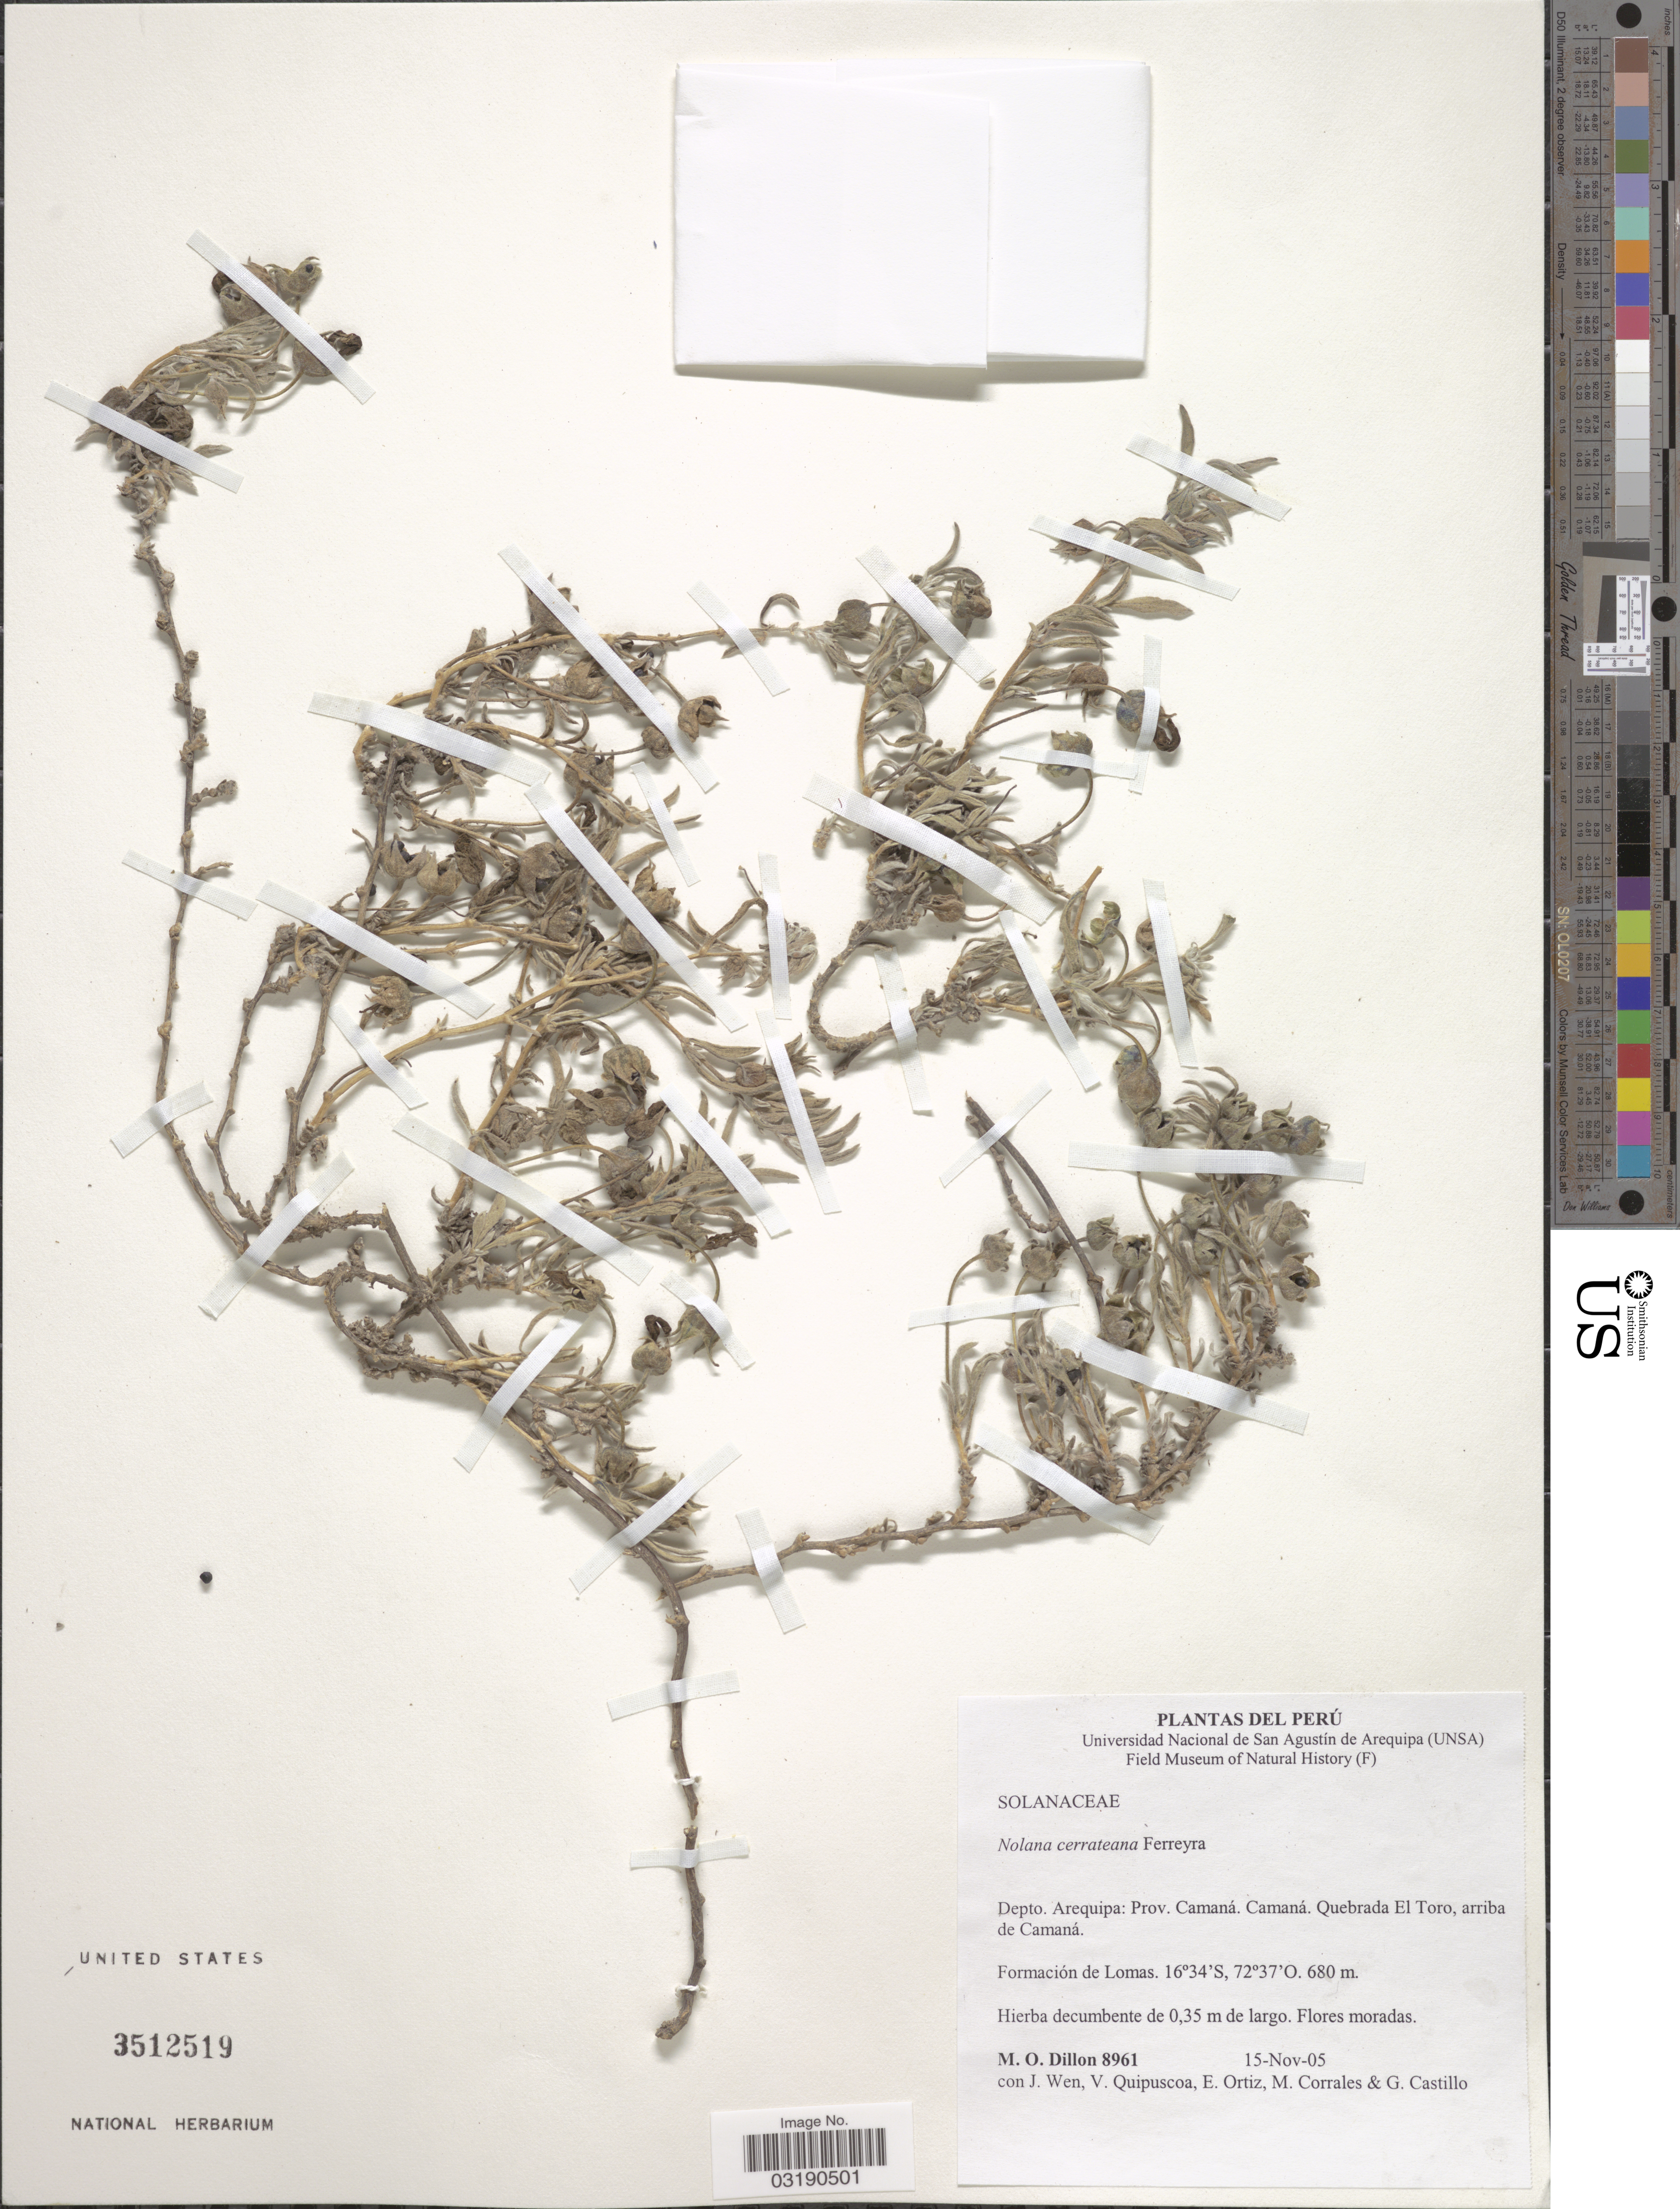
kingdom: Plantae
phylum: Tracheophyta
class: Magnoliopsida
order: Solanales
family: Solanaceae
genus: Nolana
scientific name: Nolana cerrateana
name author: Ferreyra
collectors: M. O. Dillon, J. Wen, V. Quipuscoa, E. Ortiz & et al.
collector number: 8961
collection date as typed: Transcribed d/m/y: 15/11/5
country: Peru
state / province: Arequipa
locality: Depto. Arequipa: Prov. Camaná. Camaná. Quebrada El Toro, arriba de Camaná.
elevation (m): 680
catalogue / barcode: US 3512519